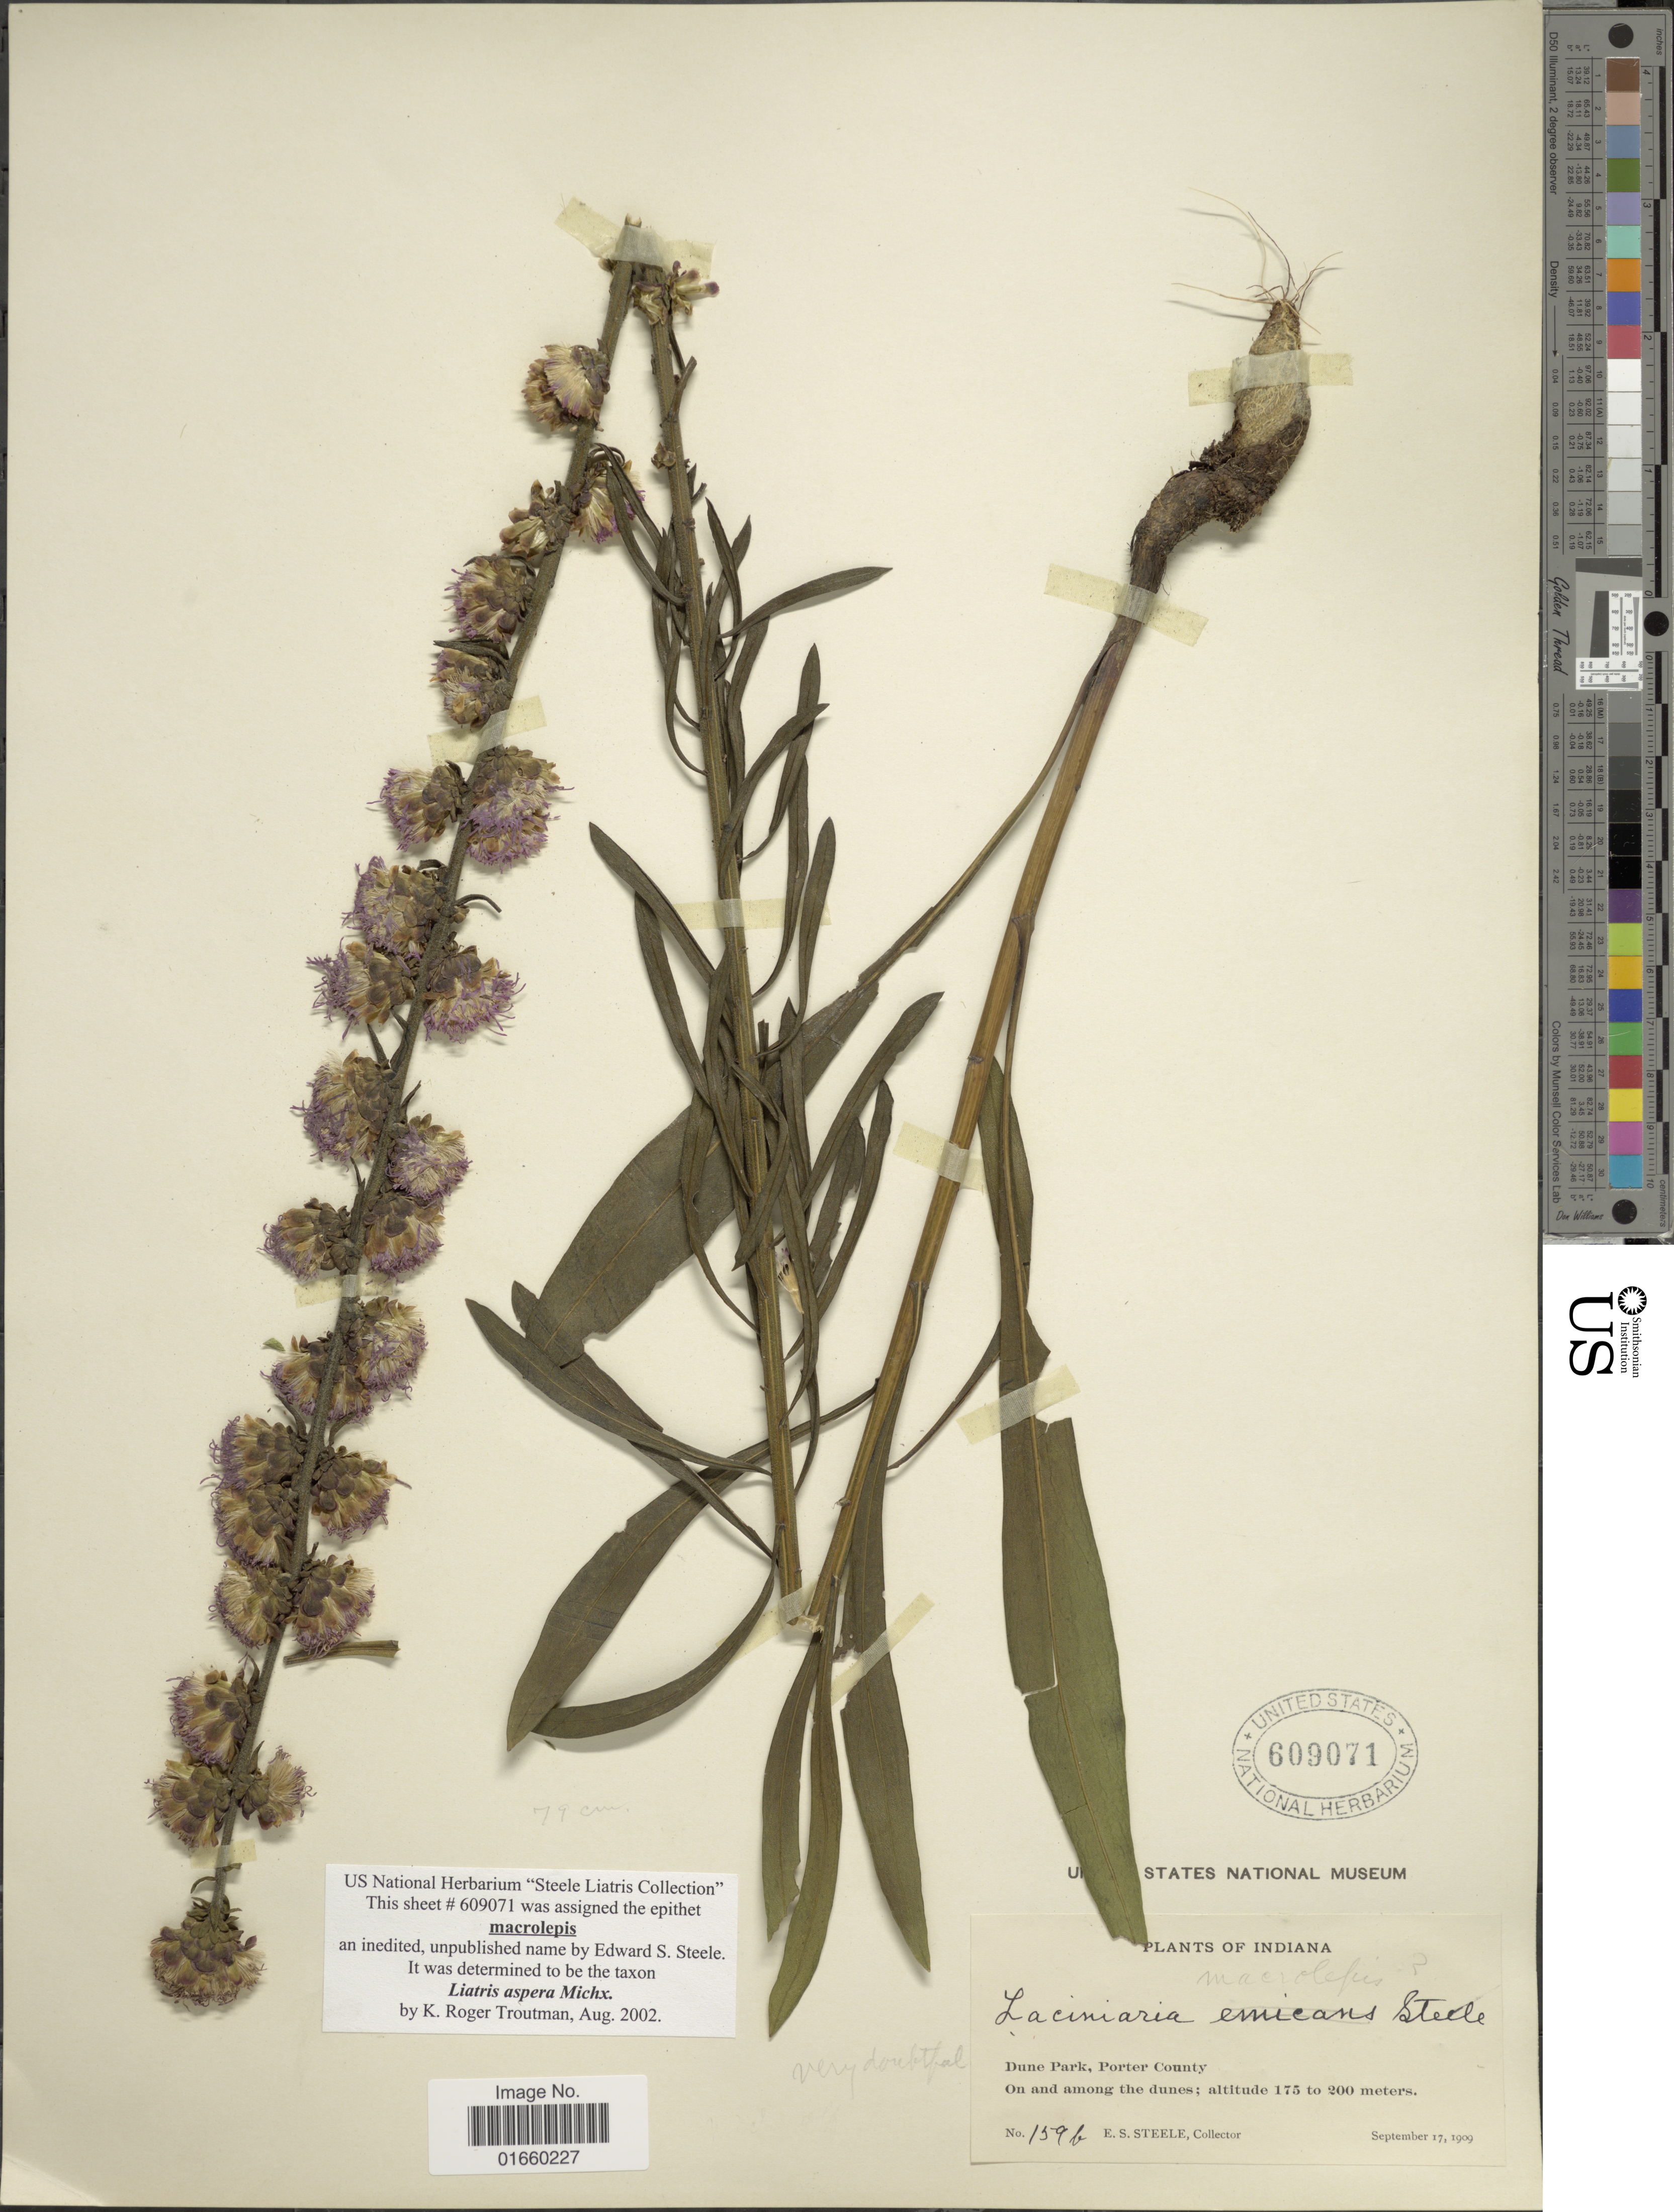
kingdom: Plantae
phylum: Tracheophyta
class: Magnoliopsida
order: Asterales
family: Asteraceae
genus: Liatris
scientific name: Liatris aspera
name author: Michx.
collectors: E. Steele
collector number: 159b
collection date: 1909-09-17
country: United States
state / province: Indiana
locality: Dune Park, Porter County, On and among the dunes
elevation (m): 175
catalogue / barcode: US 609071